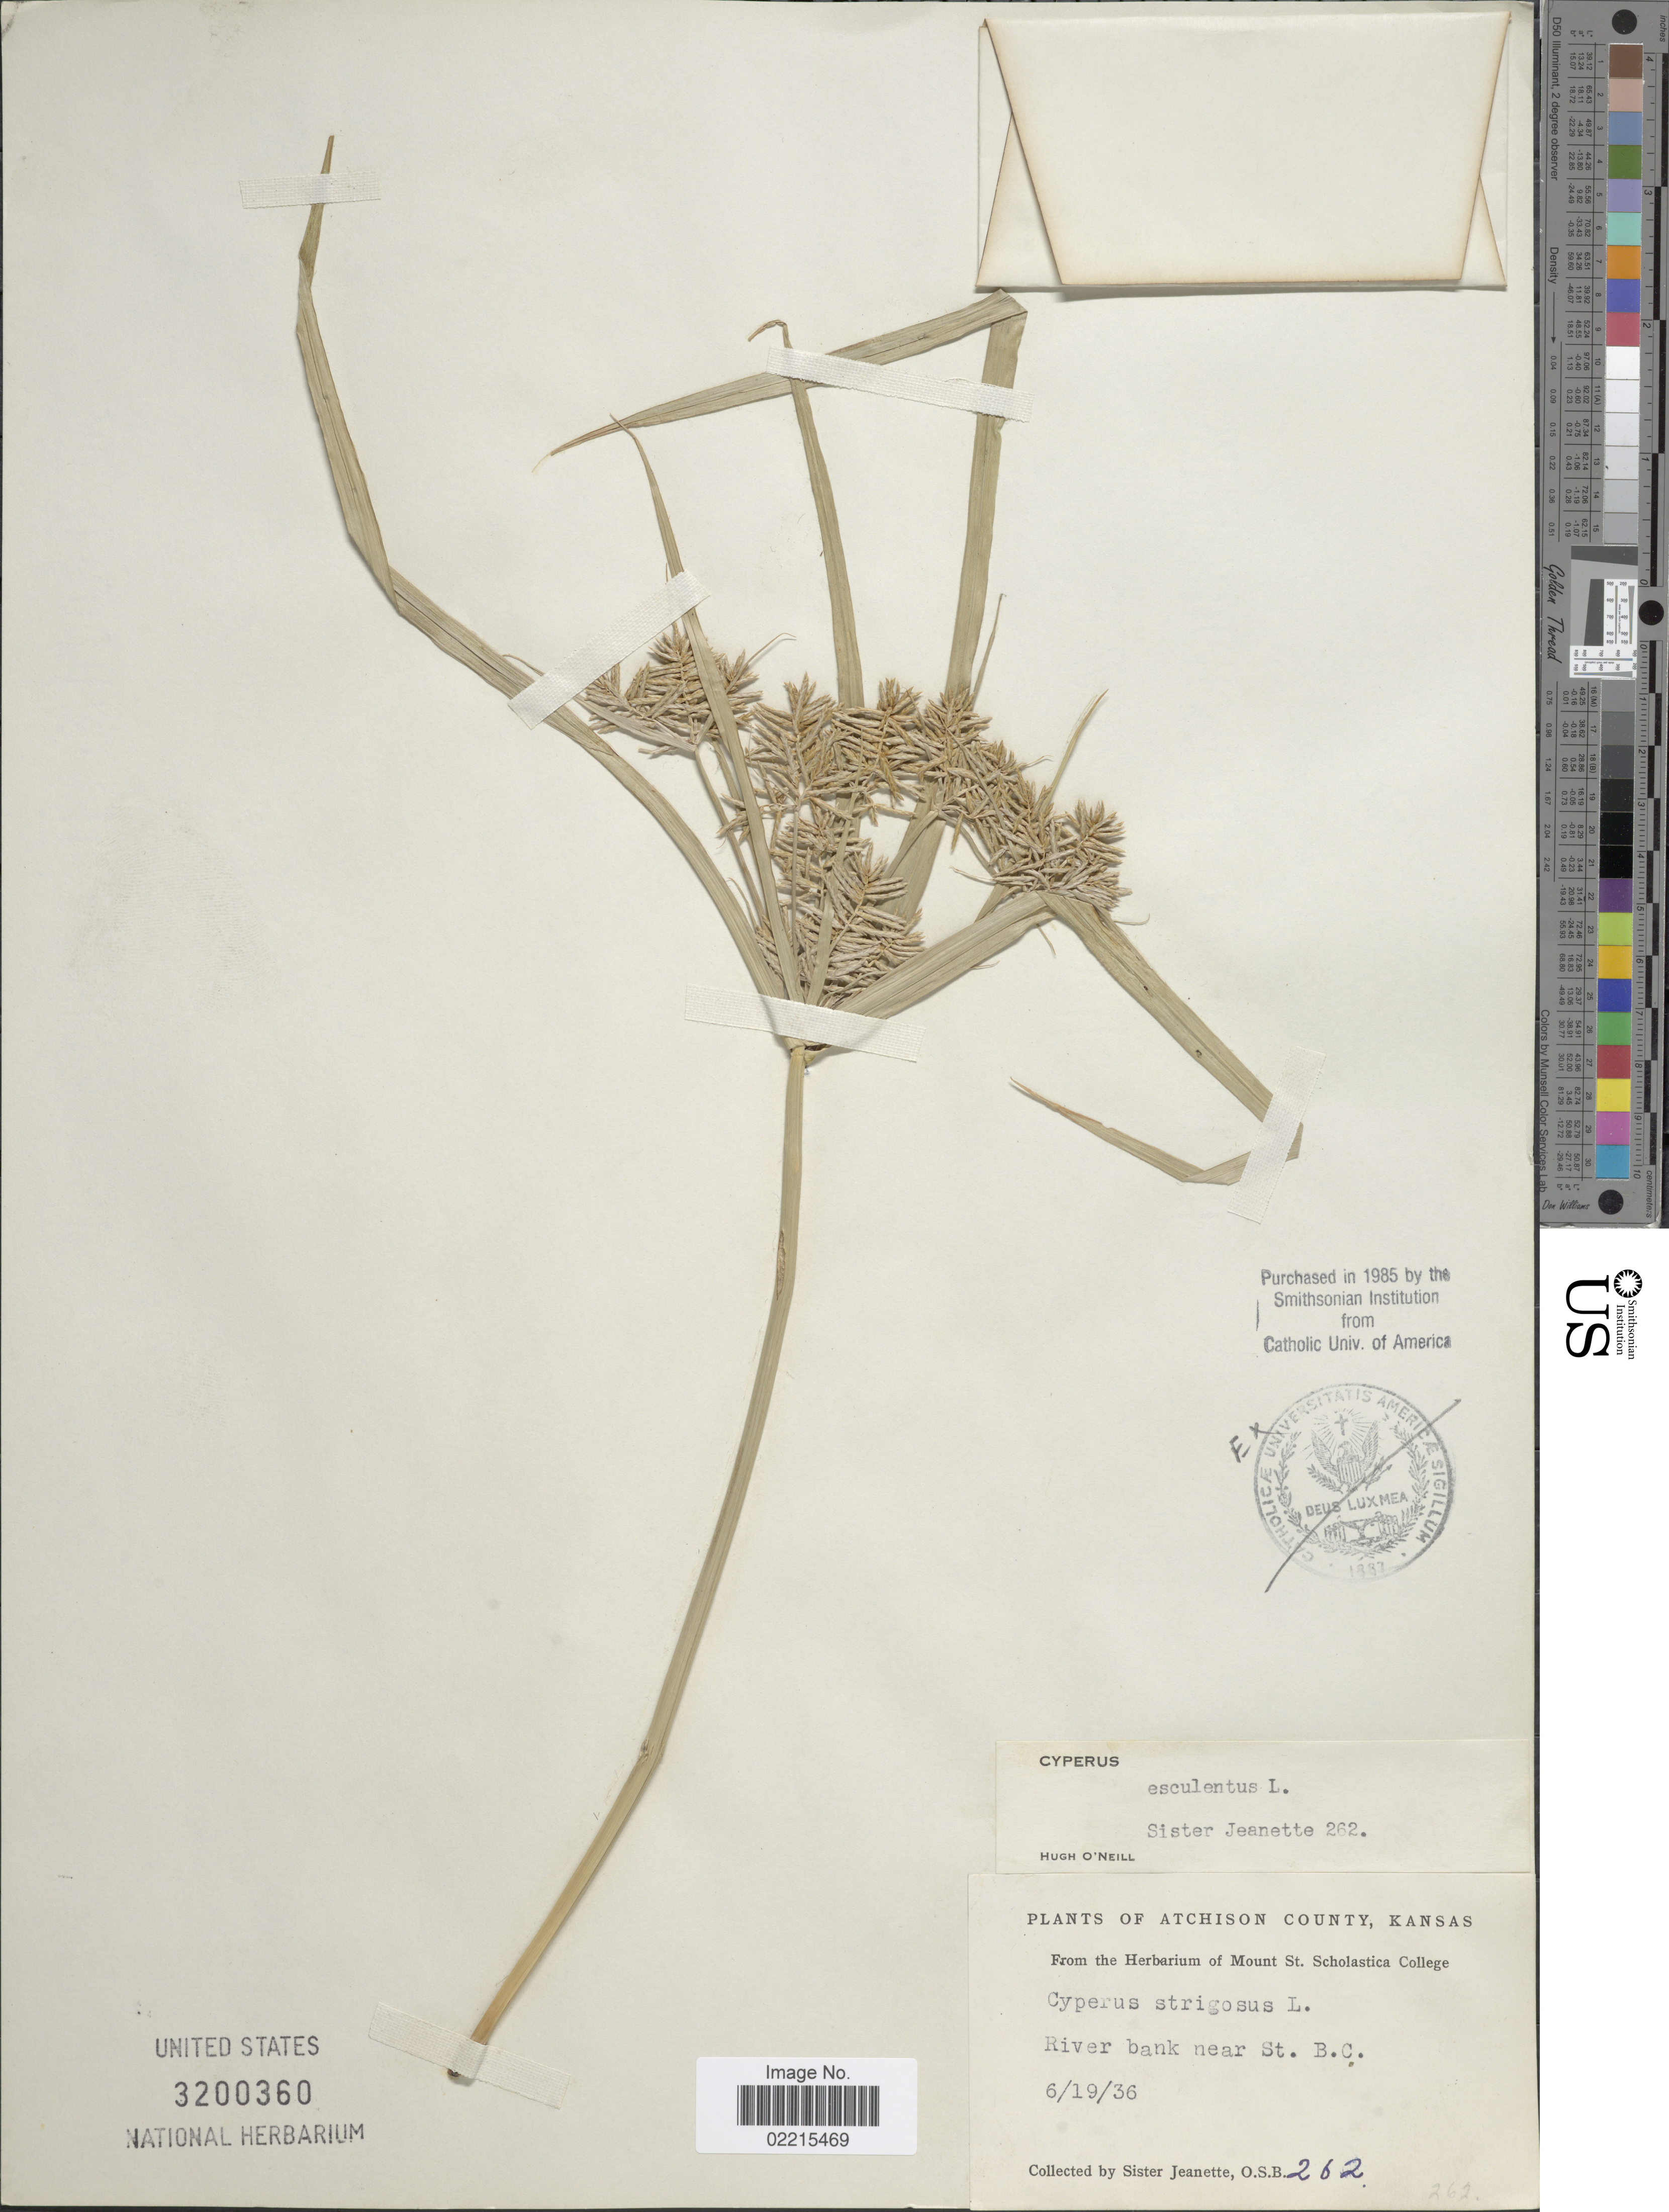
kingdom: Plantae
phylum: Tracheophyta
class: Liliopsida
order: Poales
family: Cyperaceae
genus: Cyperus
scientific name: Cyperus esculentus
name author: L.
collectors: S. Jeanette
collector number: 262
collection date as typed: Transcribed d/m/y: 19/6/36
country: United States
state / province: Kansas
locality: Atchison County, River bank near St B.C.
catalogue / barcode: US 3200360